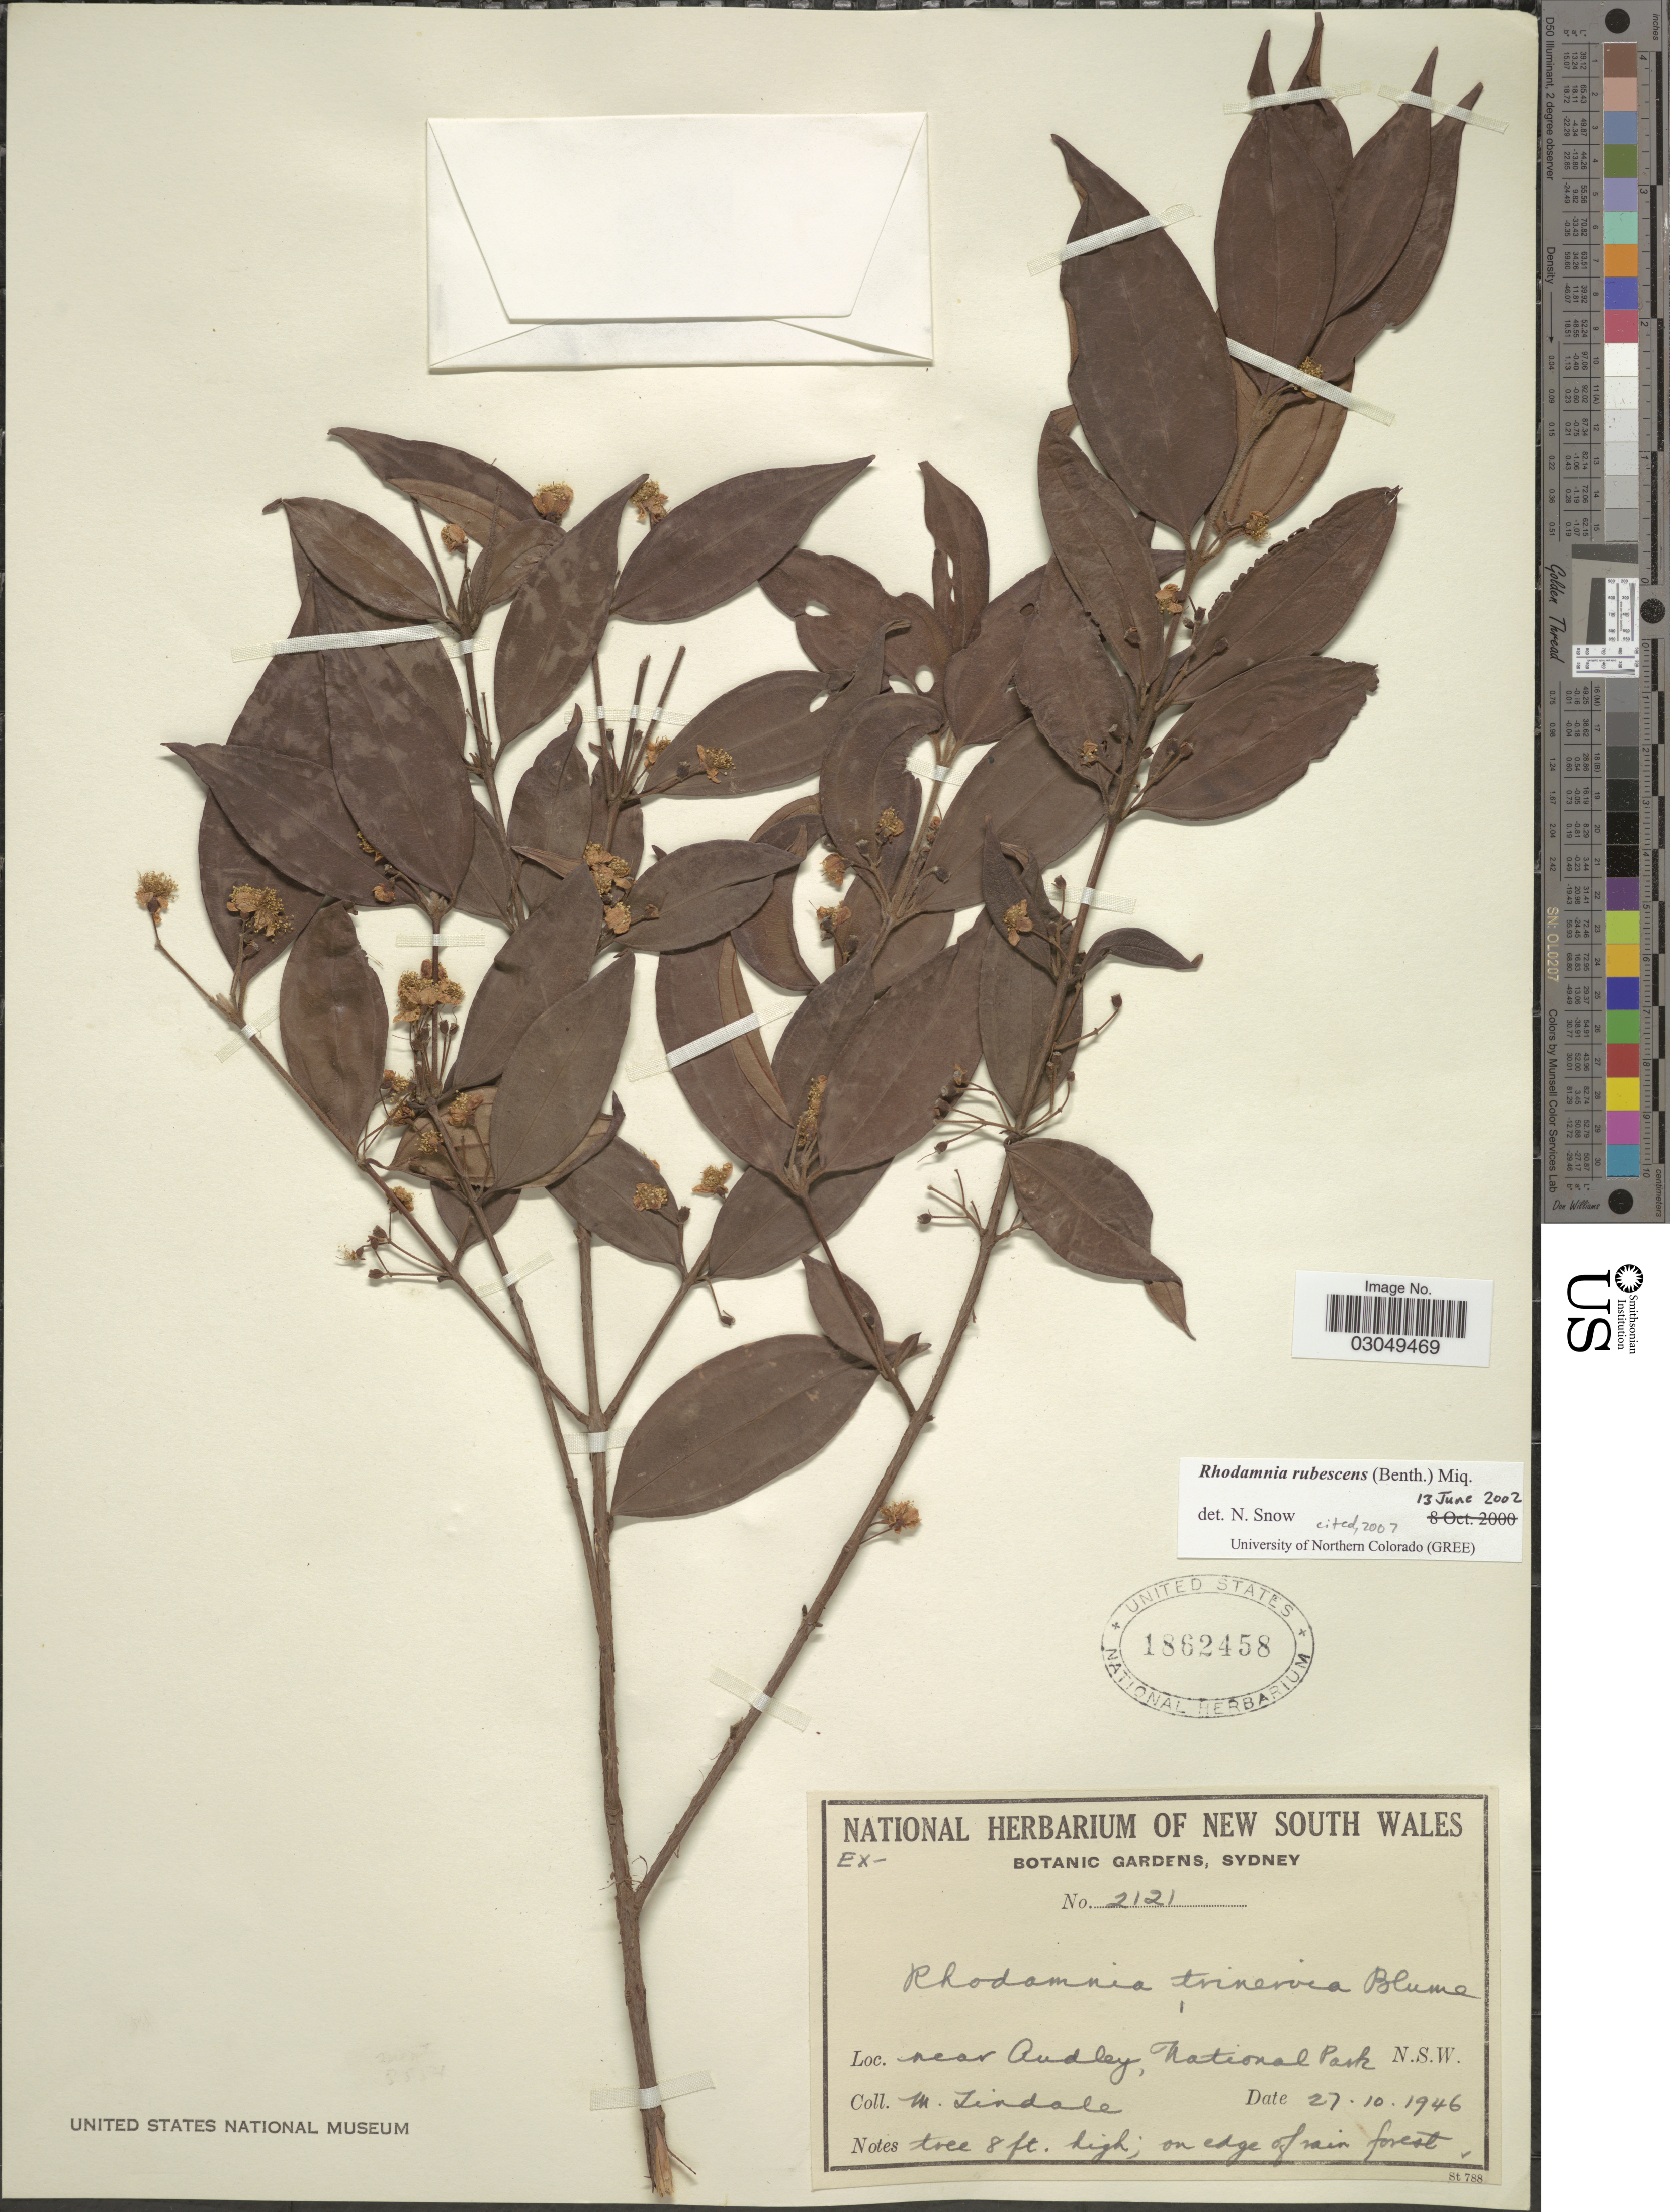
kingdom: Plantae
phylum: Tracheophyta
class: Magnoliopsida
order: Myrtales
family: Myrtaceae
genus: Rhodamnia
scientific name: Rhodamnia rubescens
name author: (Benth.) Miq.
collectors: M. D. Tindale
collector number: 2121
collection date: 1946-10-27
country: Australia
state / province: New South Wales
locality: Near Audley, National Park.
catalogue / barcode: US 1862458